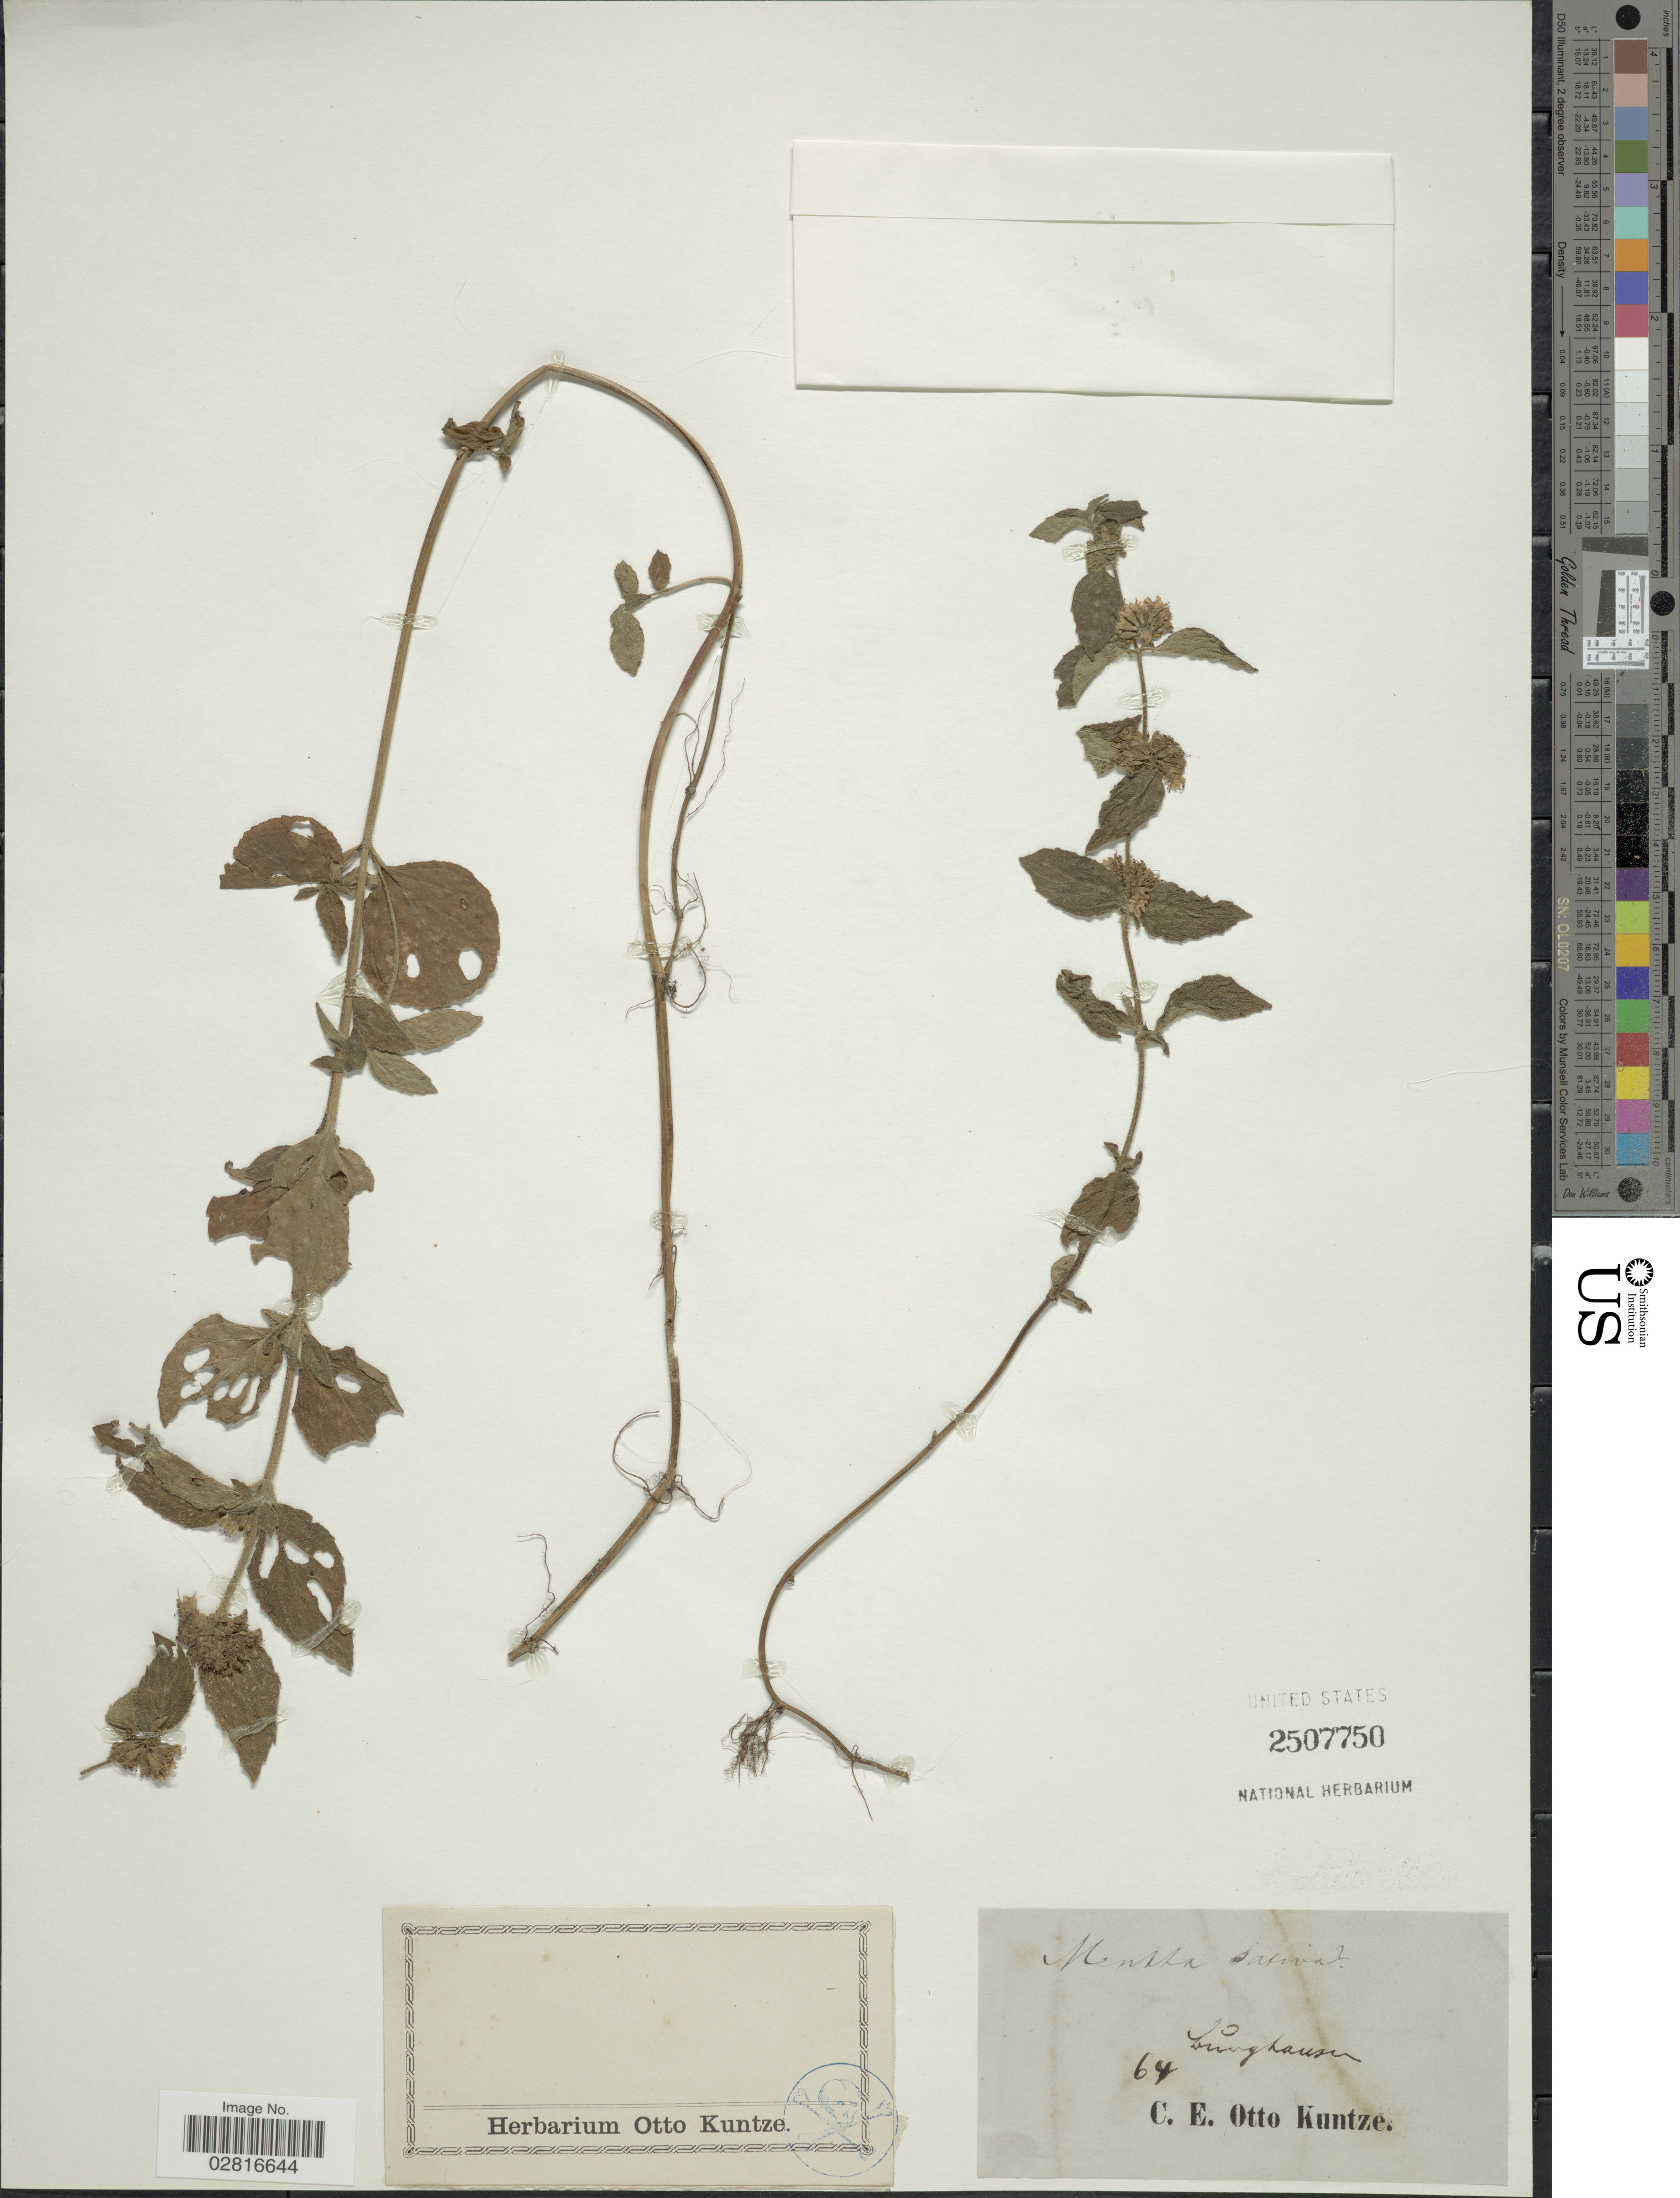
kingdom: Plantae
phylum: Tracheophyta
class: Magnoliopsida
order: Lamiales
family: Lamiaceae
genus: Mentha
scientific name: Mentha x sativa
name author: L.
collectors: C.E.O. Kuntze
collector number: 64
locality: Lunghause [interpreted]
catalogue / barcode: US 2507750